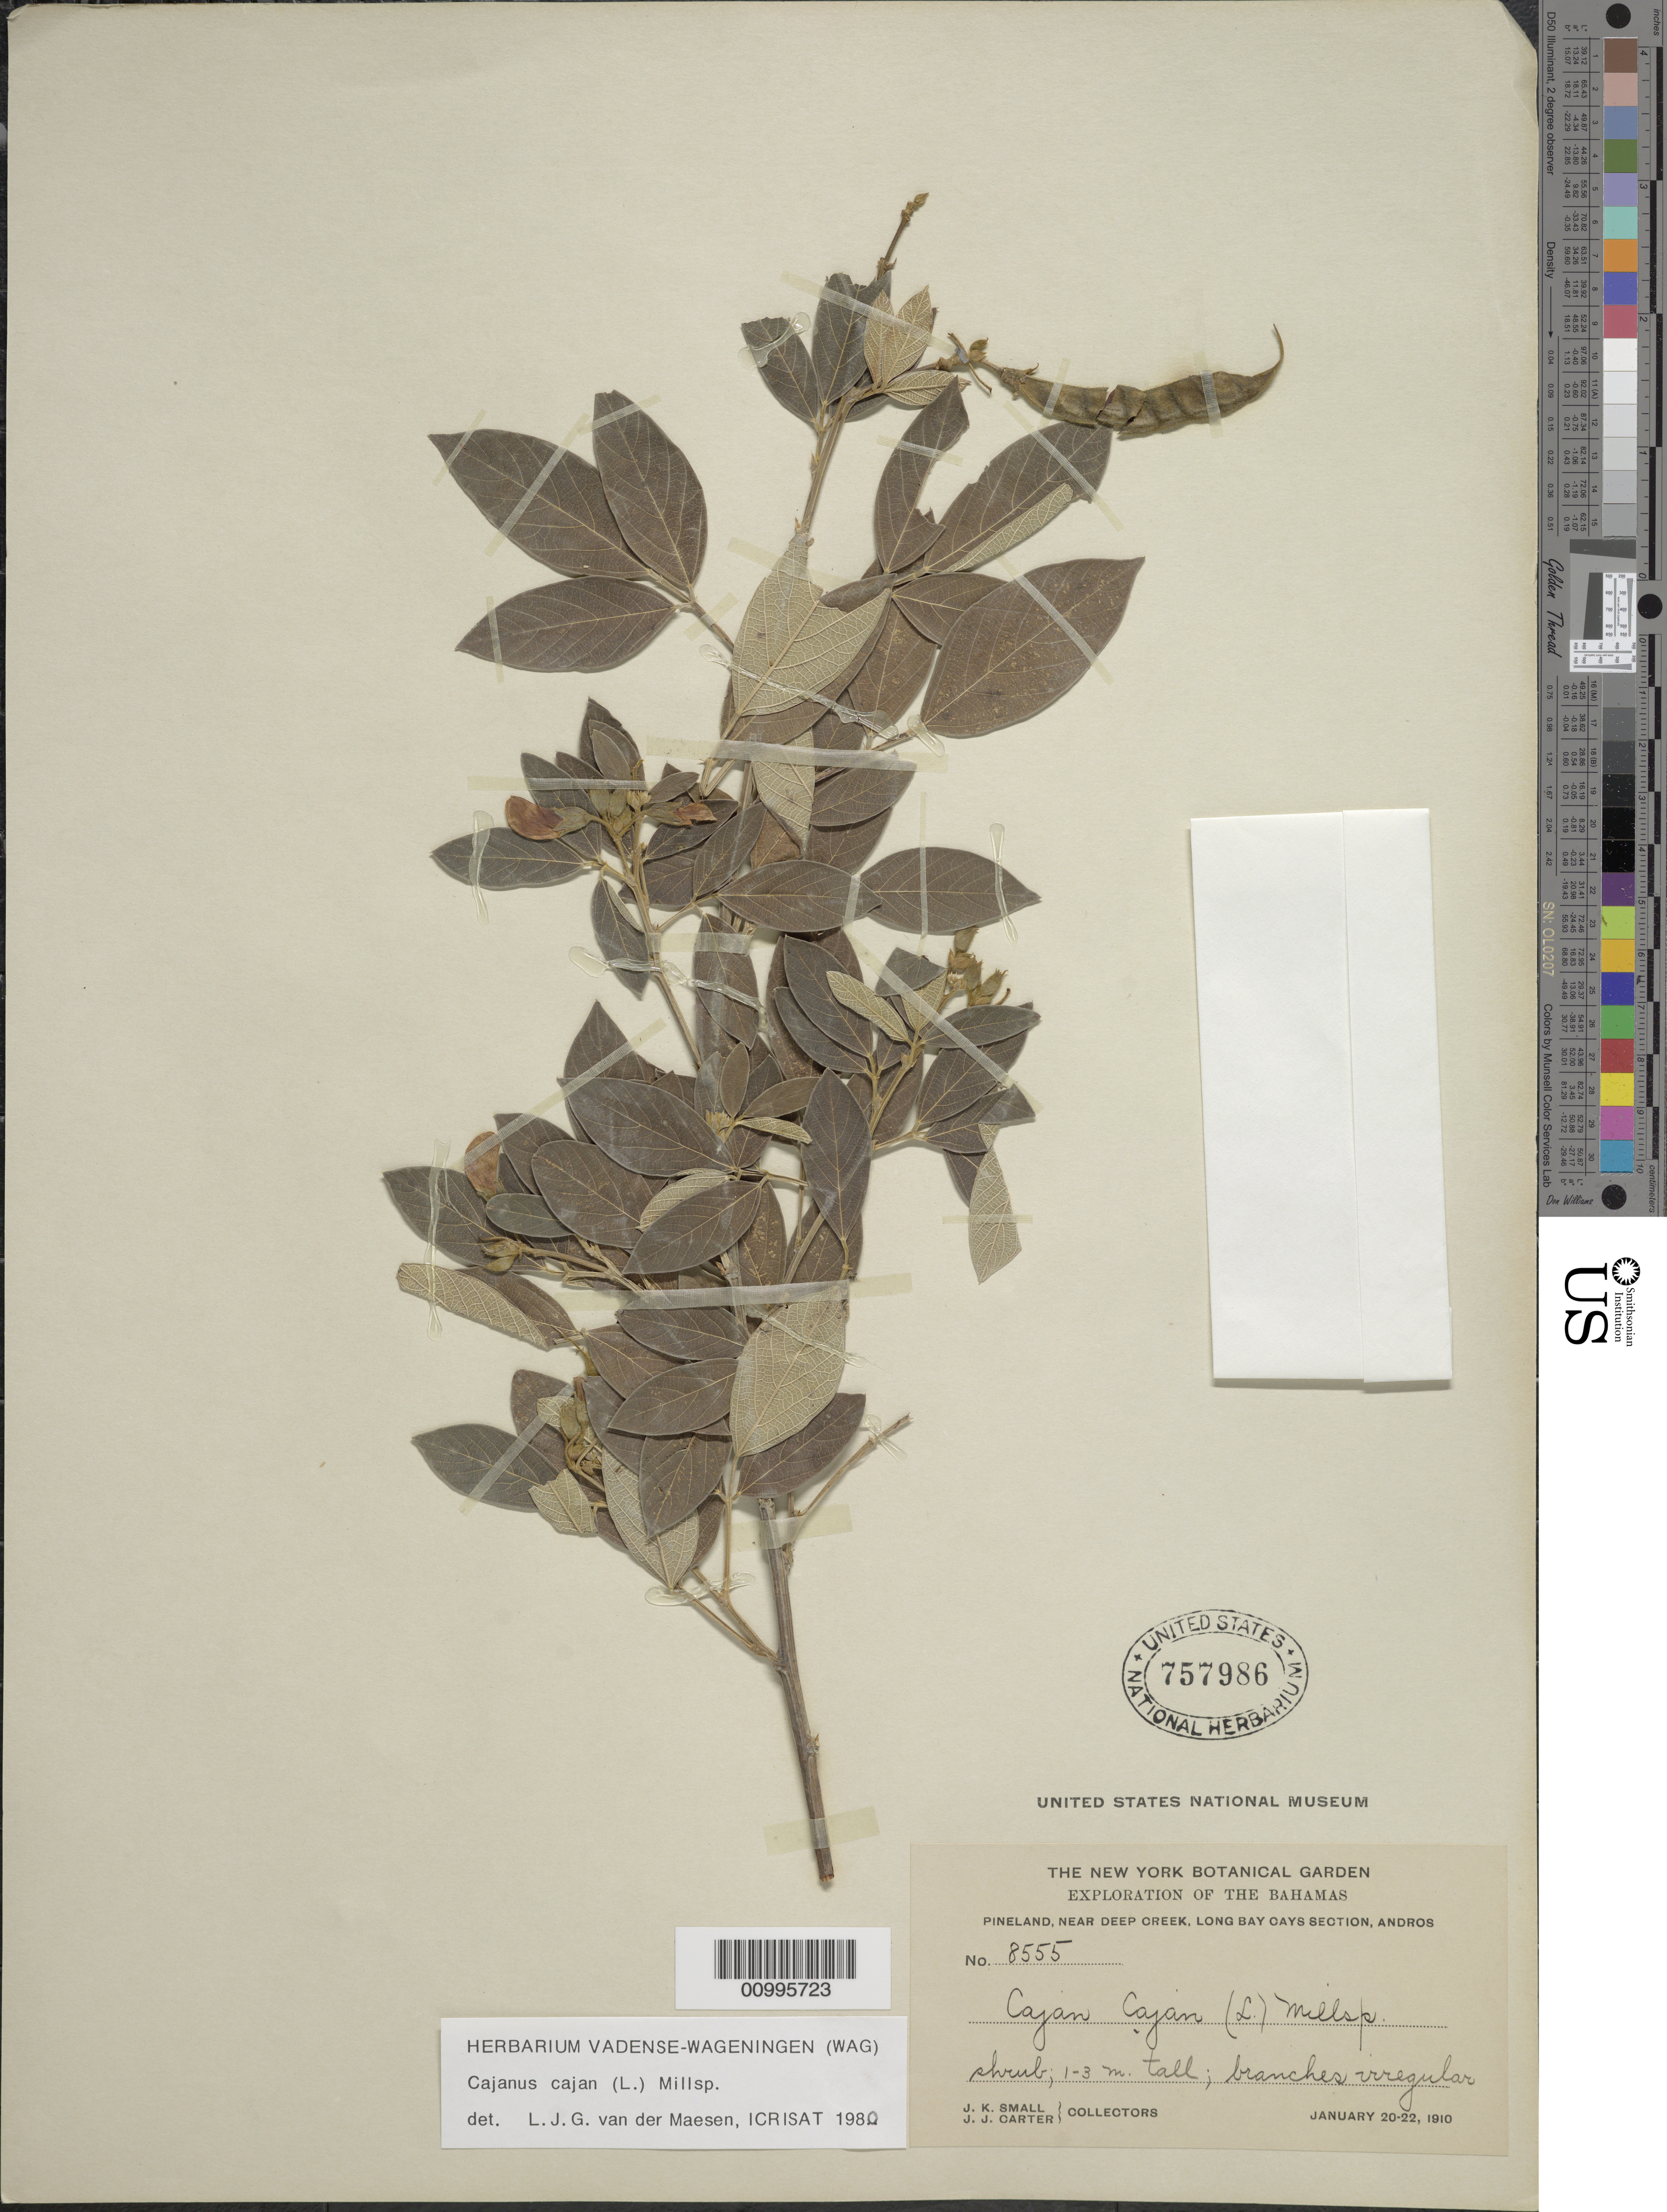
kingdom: Plantae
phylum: Tracheophyta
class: Magnoliopsida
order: Fabales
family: Fabaceae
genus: Cajanus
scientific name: Cajanus cajan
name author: (L.) Huth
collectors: J. K. Small & J. J. Carter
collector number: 8555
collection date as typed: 20 Jan 1910 to 22 Jan 1910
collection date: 1910-01-20/1910-01-22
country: Bahamas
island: Andros I.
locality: Pineland, near deep creek, Long Bay Cays section.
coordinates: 0 N, 0 E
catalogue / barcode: US 757986